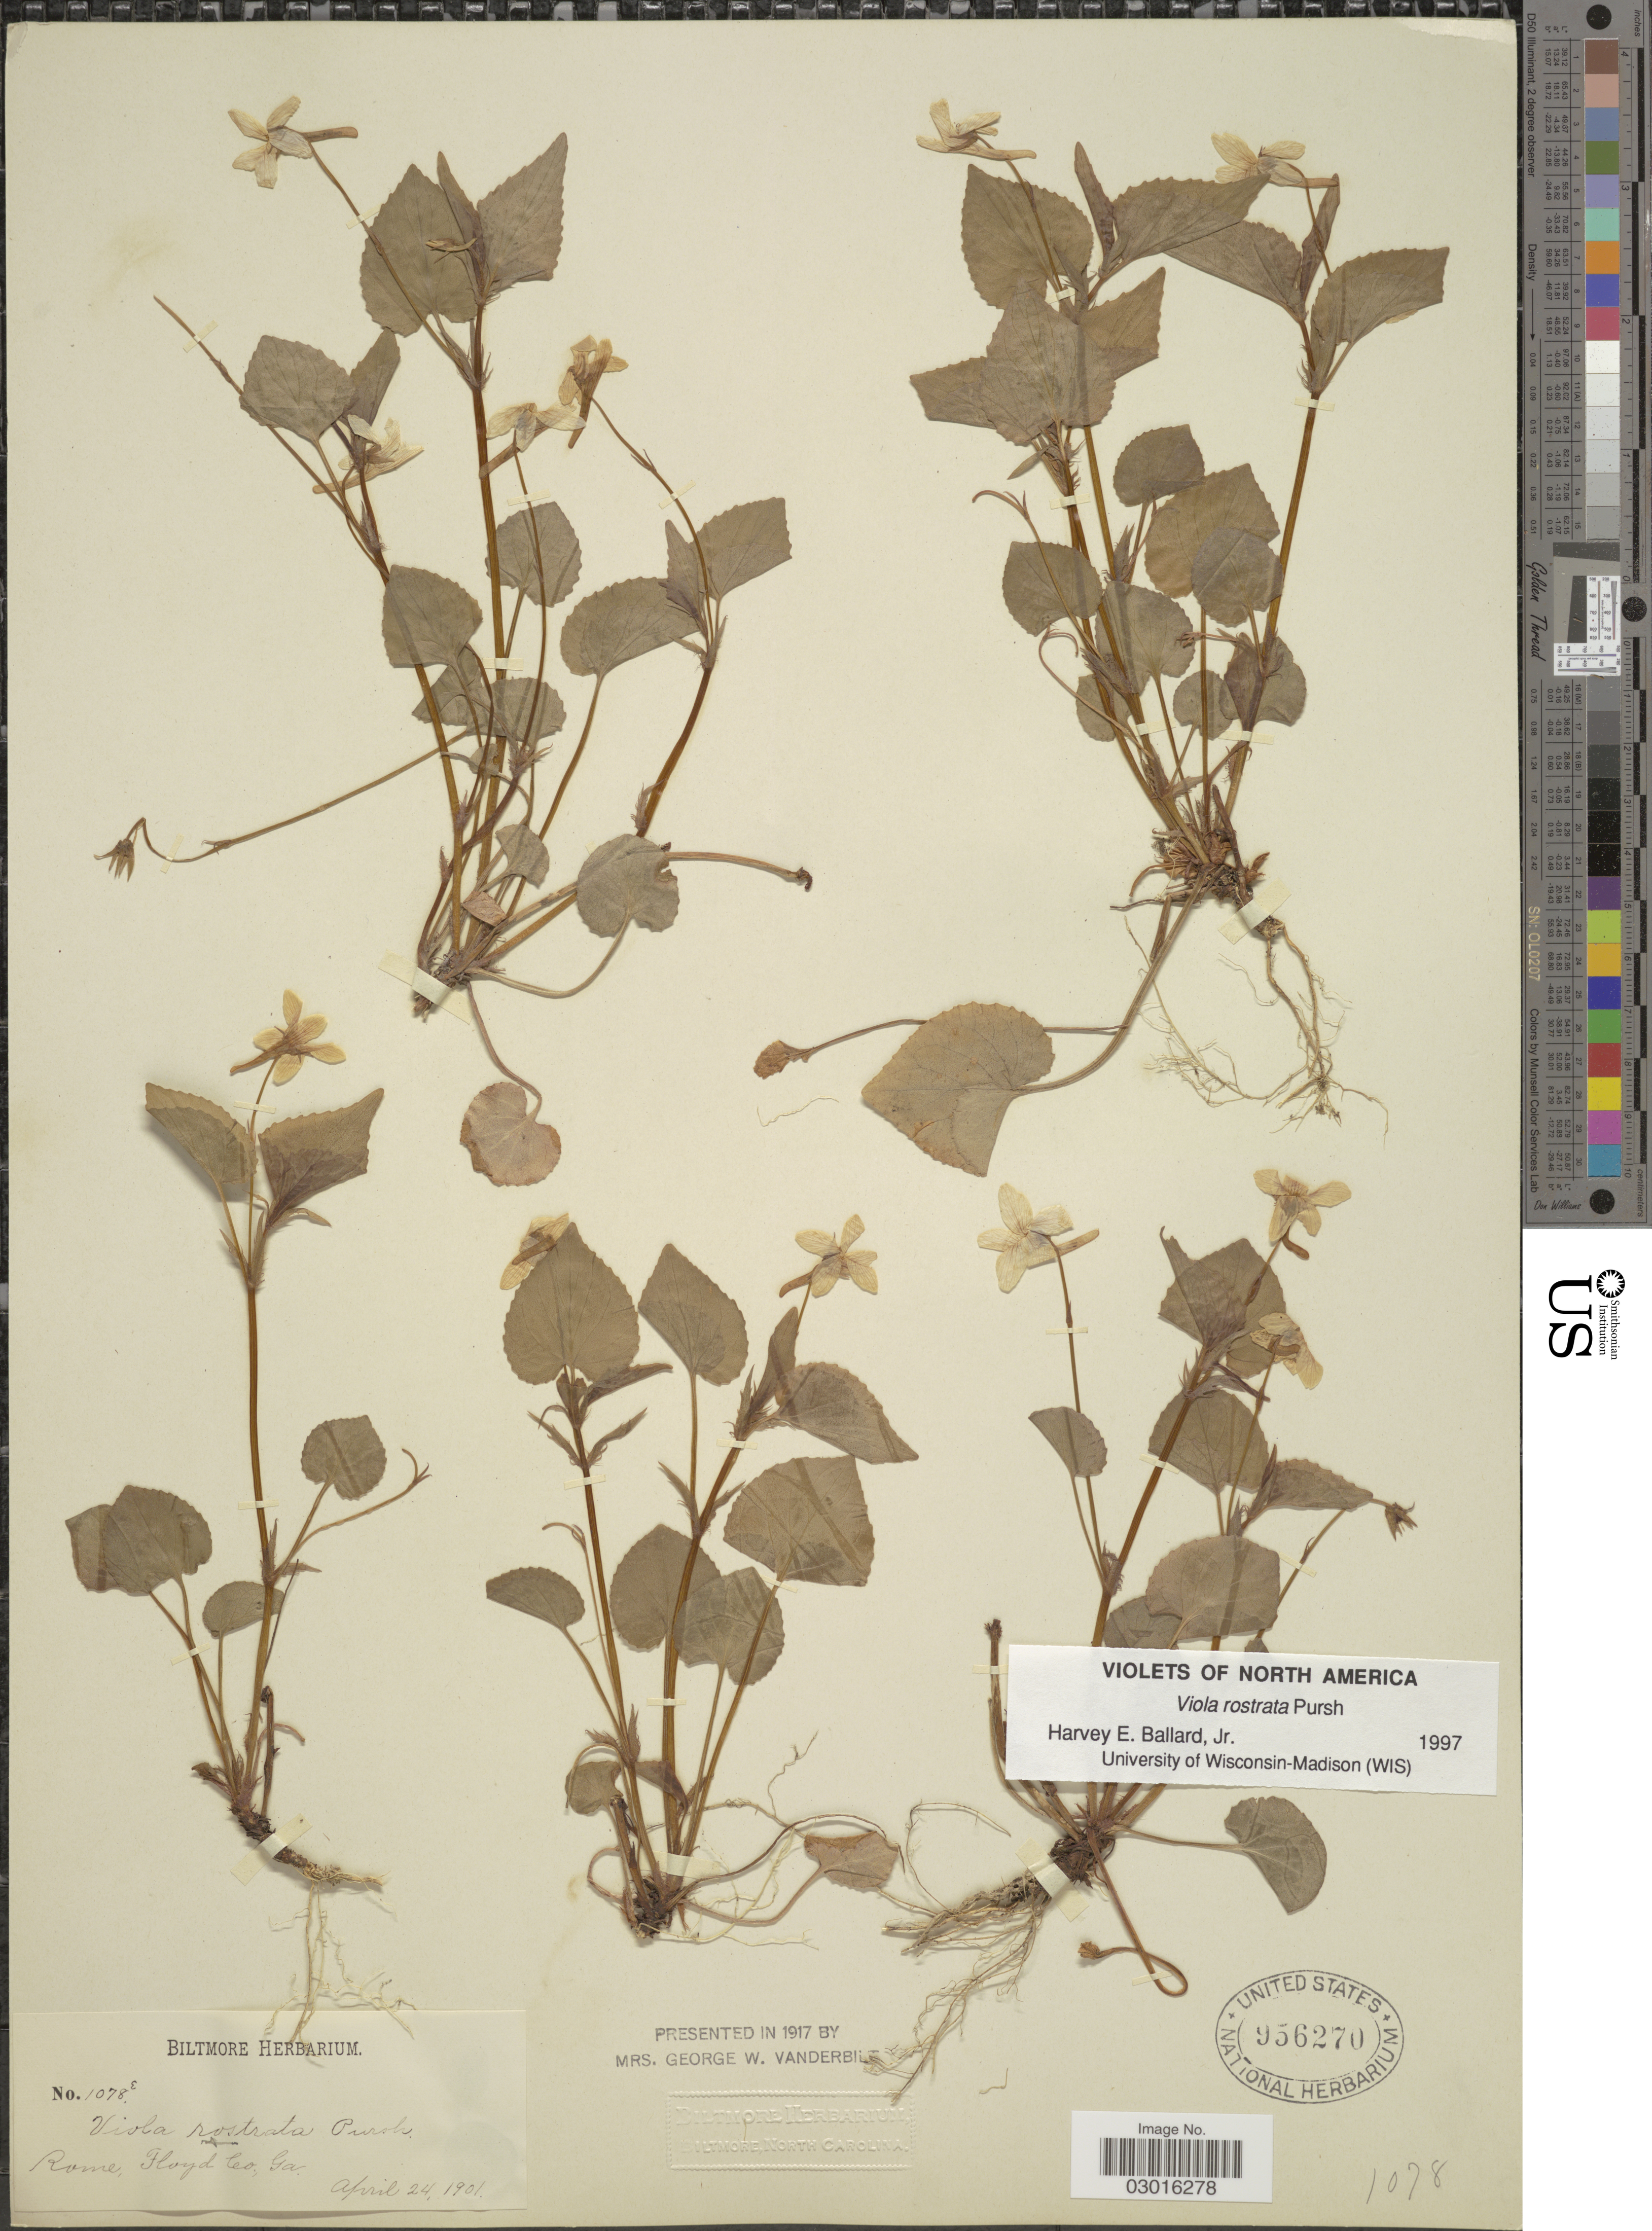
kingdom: Plantae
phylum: Tracheophyta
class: Magnoliopsida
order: Malpighiales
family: Violaceae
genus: Viola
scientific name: Viola rostrata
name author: Pursh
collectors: ex herb. Biltmore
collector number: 1078E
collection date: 1901-04-24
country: United States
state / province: Georgia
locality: Rome, Floyd Co.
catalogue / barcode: US 956270